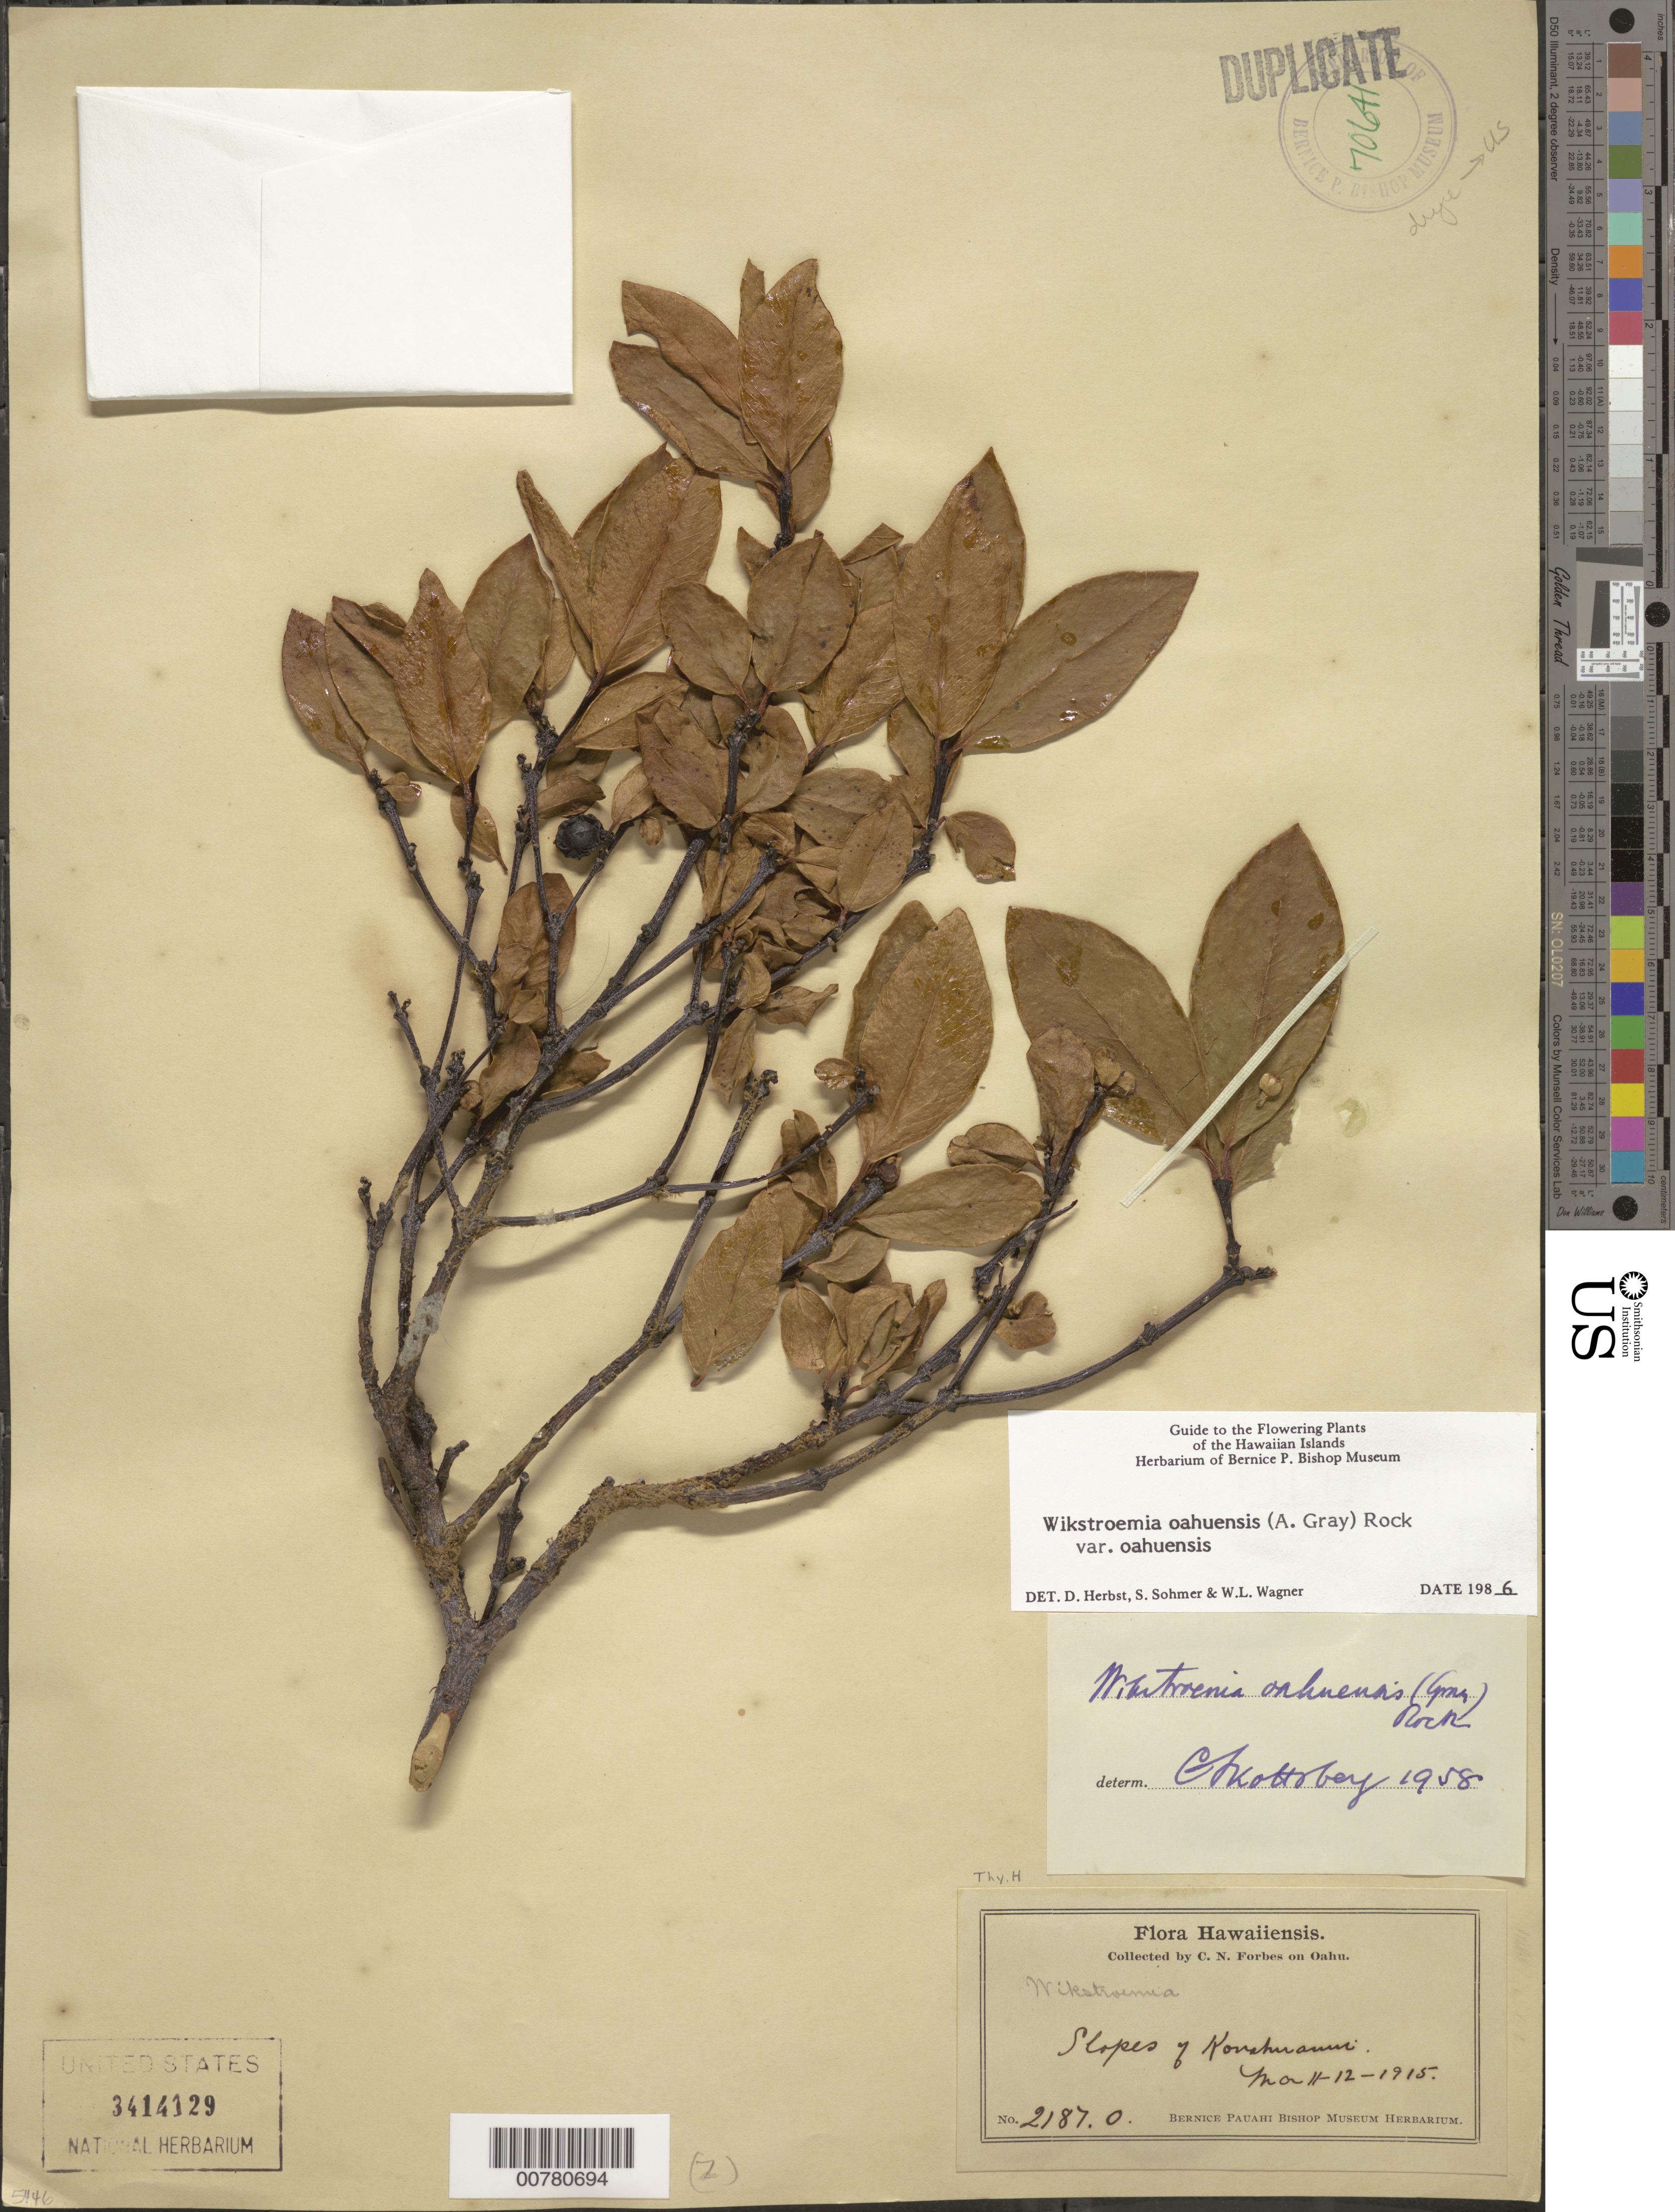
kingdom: Plantae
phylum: Tracheophyta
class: Magnoliopsida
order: Malvales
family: Thymelaeaceae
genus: Wikstroemia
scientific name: Wikstroemia oahuensis var. oahuensis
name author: (A. Gray) Rock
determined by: Wagner, W. L.; Herbst, D. R.; Sohmer, S. H.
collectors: C. N. Forbes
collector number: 2187.O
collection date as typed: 11 Mar 1915 to 12 Mar 1915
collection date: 1915-03-11/1915-03-12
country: United States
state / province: Hawaii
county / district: Hawaii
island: Oahu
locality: slopes of Konahuanui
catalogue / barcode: US 3414129